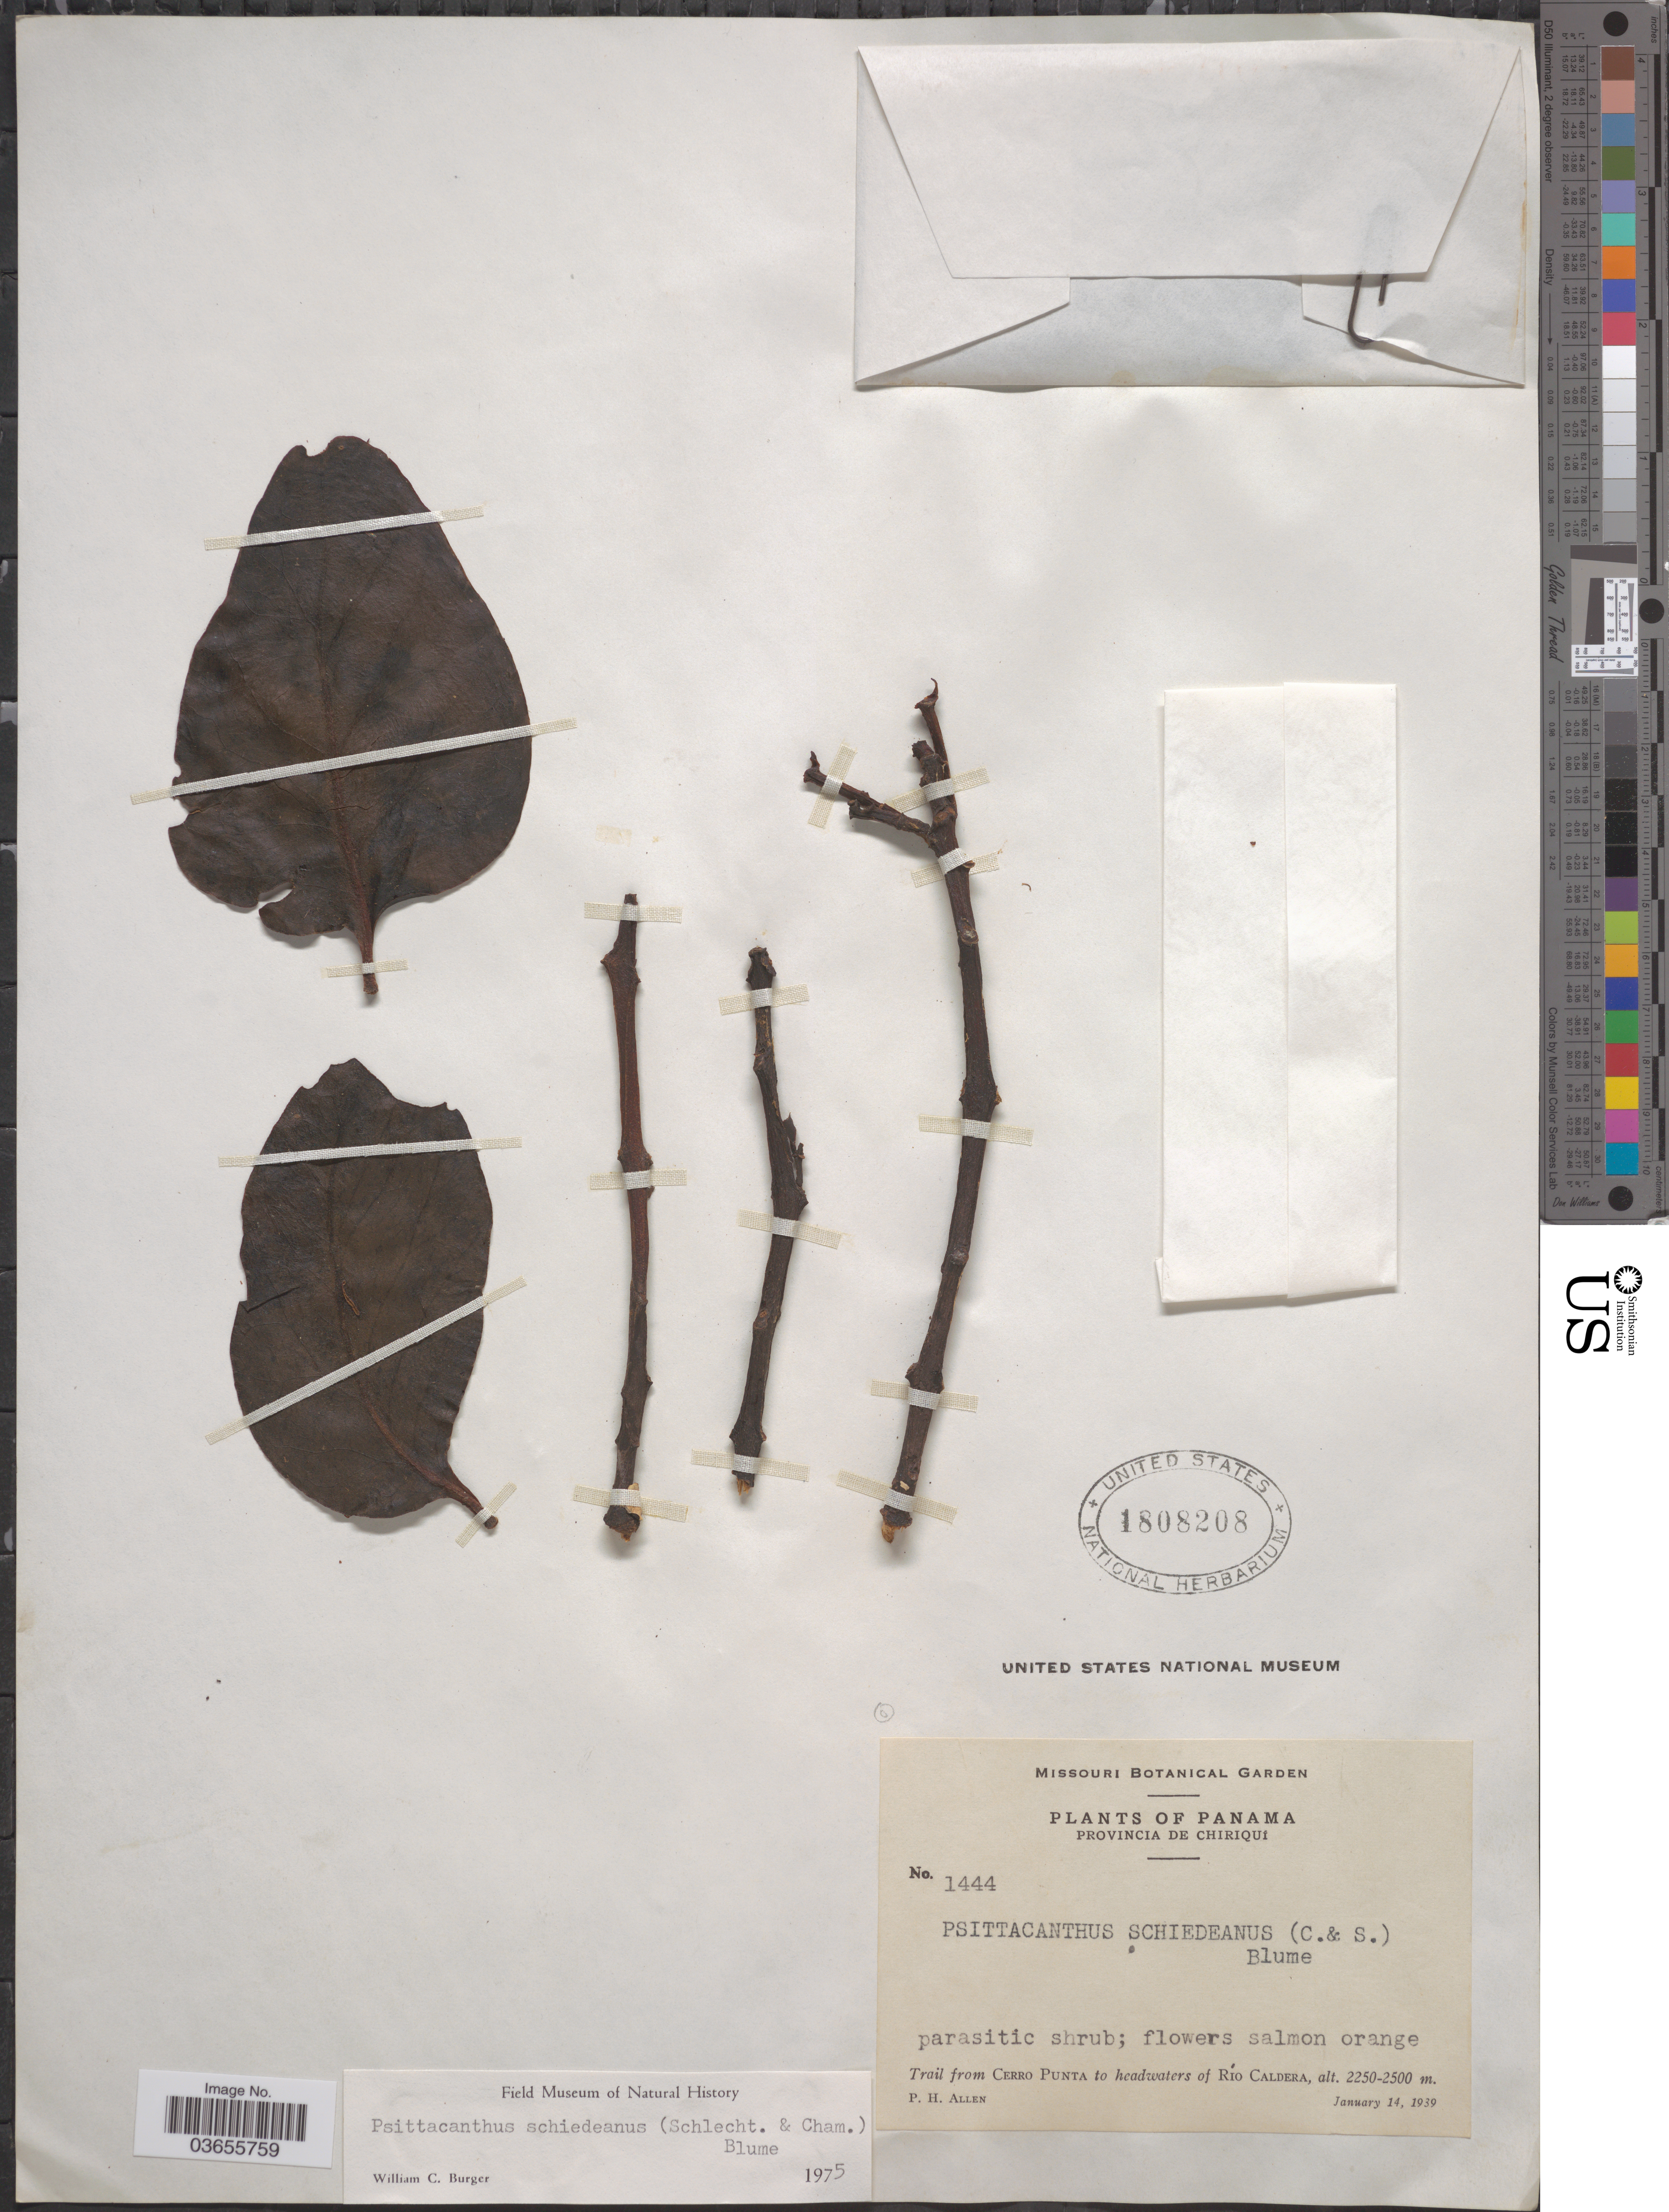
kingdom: Plantae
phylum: Tracheophyta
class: Magnoliopsida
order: Santalales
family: Loranthaceae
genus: Psittacanthus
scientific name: Psittacanthus schiedeanus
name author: (Schltdl. & Cham.) Blume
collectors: P. H. Allen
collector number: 1444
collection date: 1939-01-14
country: Panama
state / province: Chiriqui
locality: Trail from Cerro Punta to headwaters of Río Caldera.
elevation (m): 2250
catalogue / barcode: US 1808208